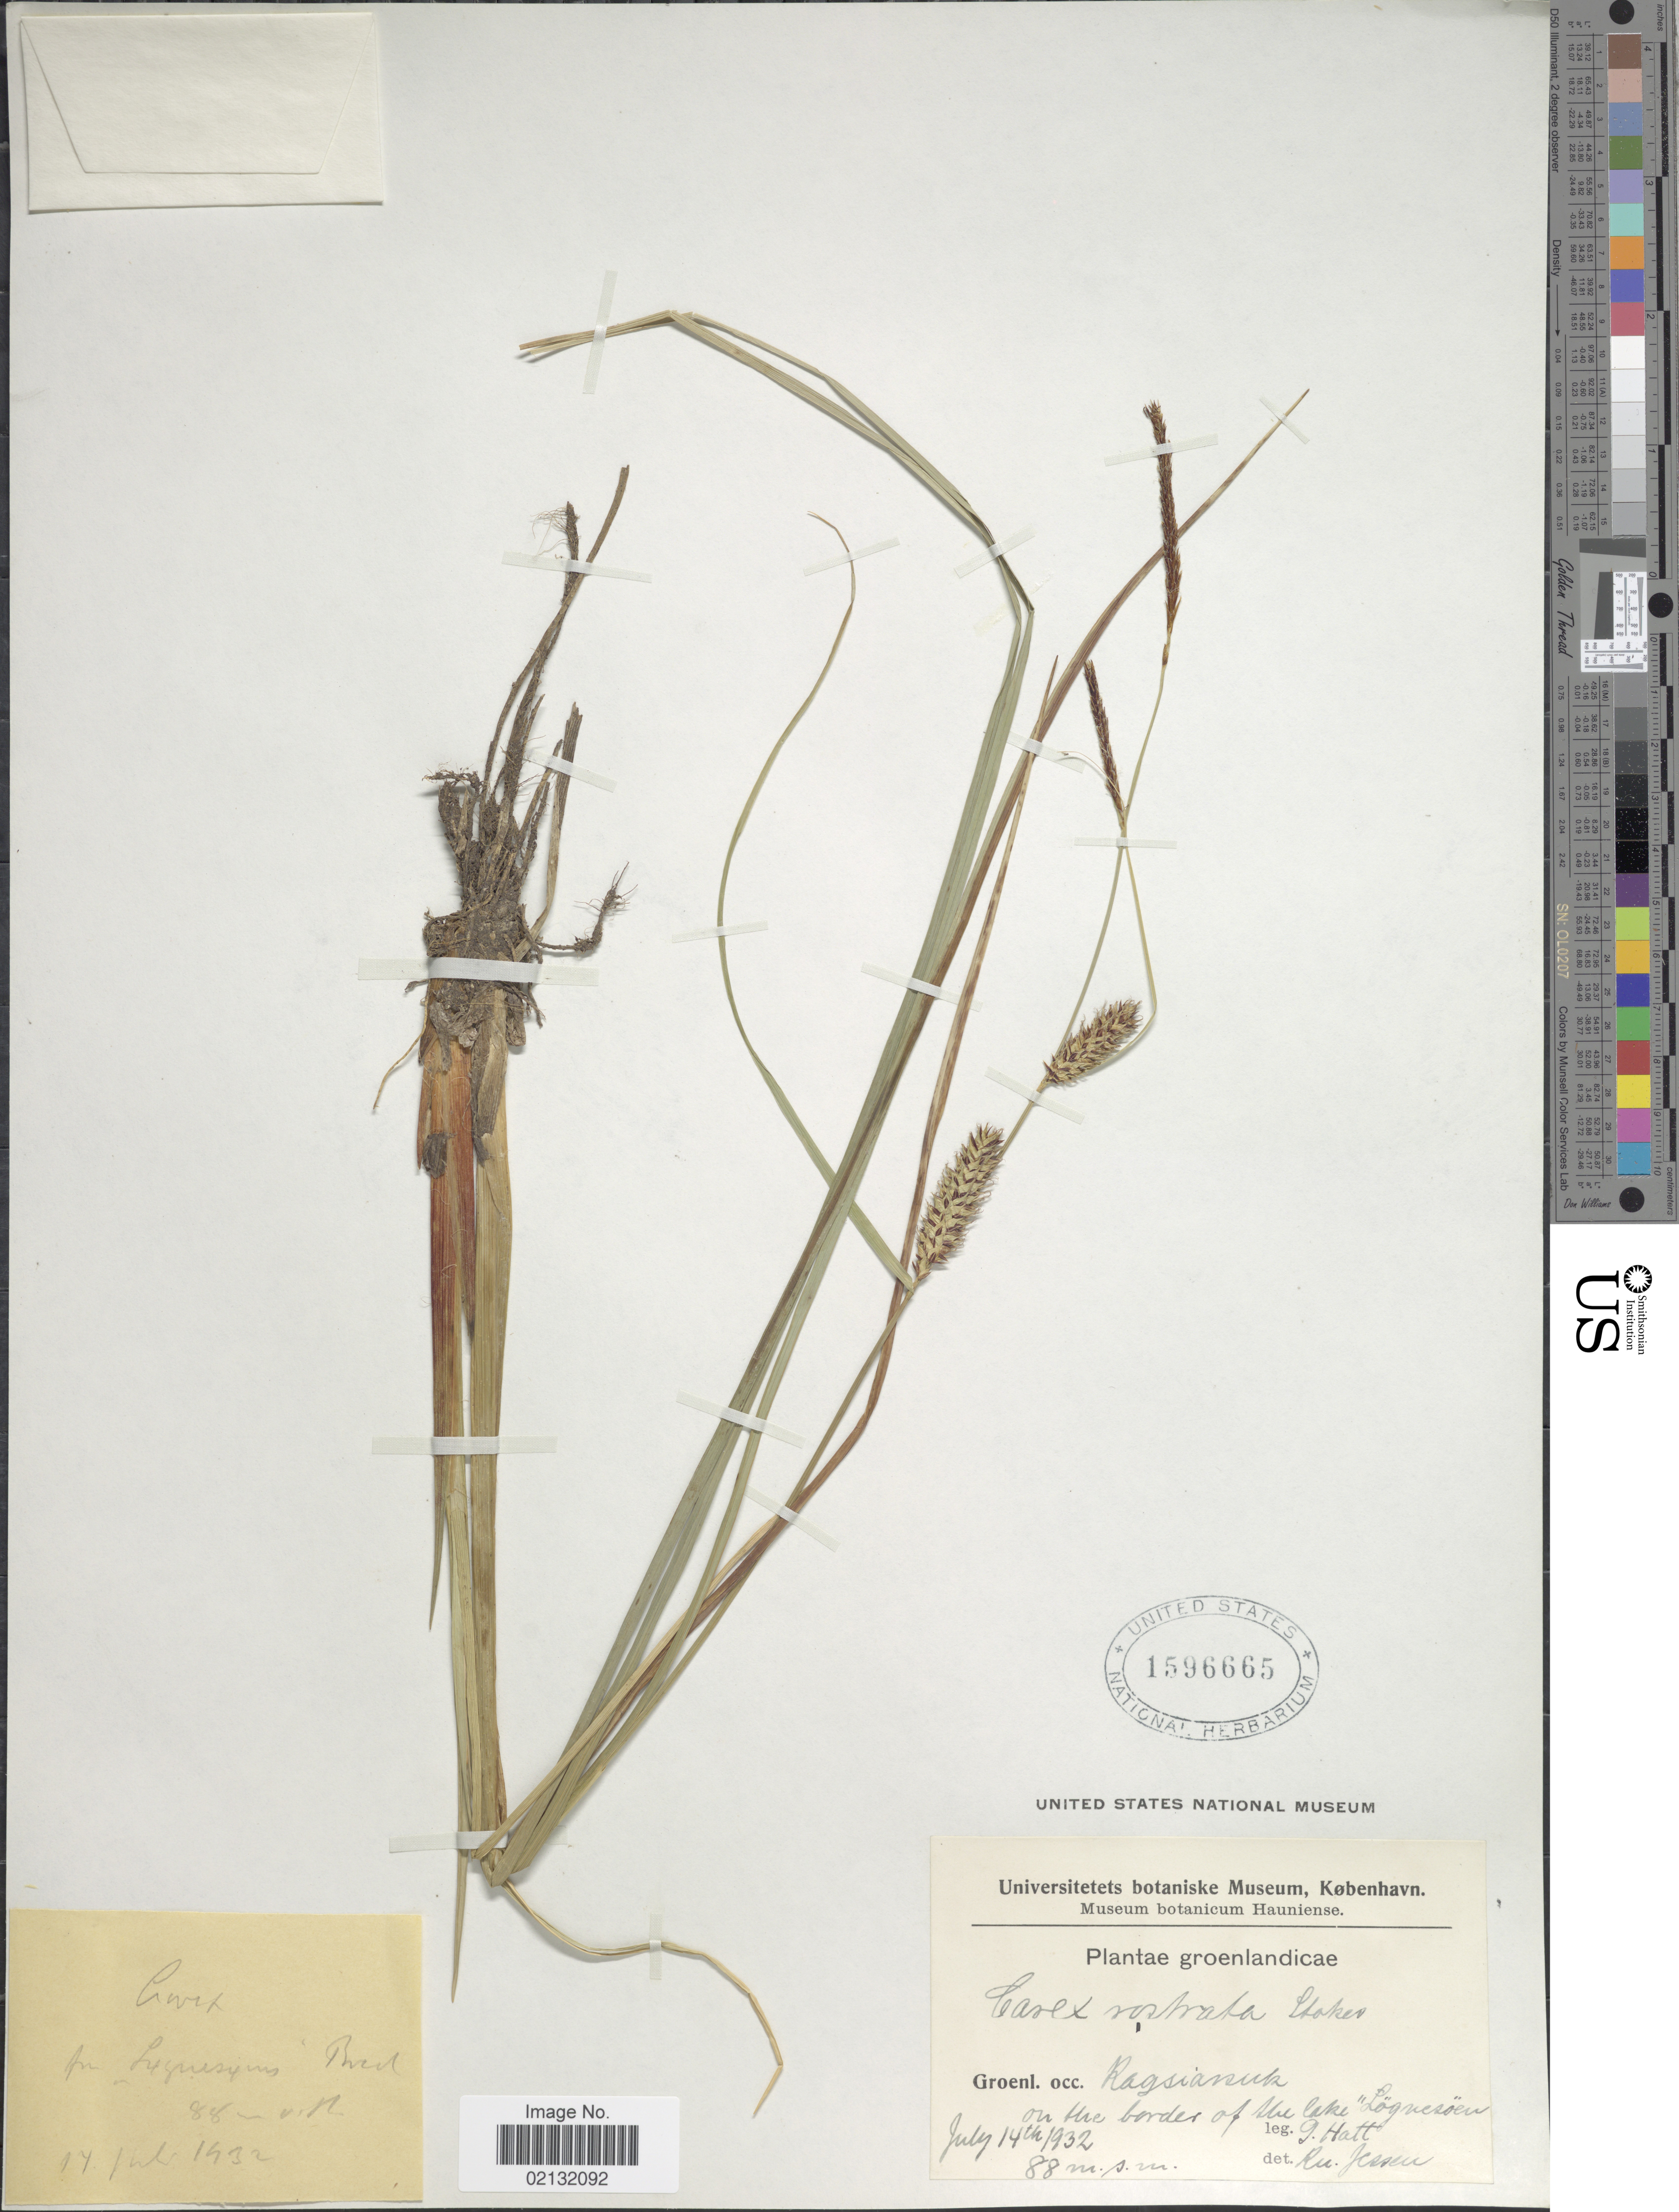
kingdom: Plantae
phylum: Tracheophyta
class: Liliopsida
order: Poales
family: Cyperaceae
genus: Carex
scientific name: Carex rostrata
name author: Stokes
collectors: G. Hatt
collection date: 1932-07-14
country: Greenland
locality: Groenl. occ. Ragsianuk. on the border of the lake Loguesöen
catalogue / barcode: US 1596665